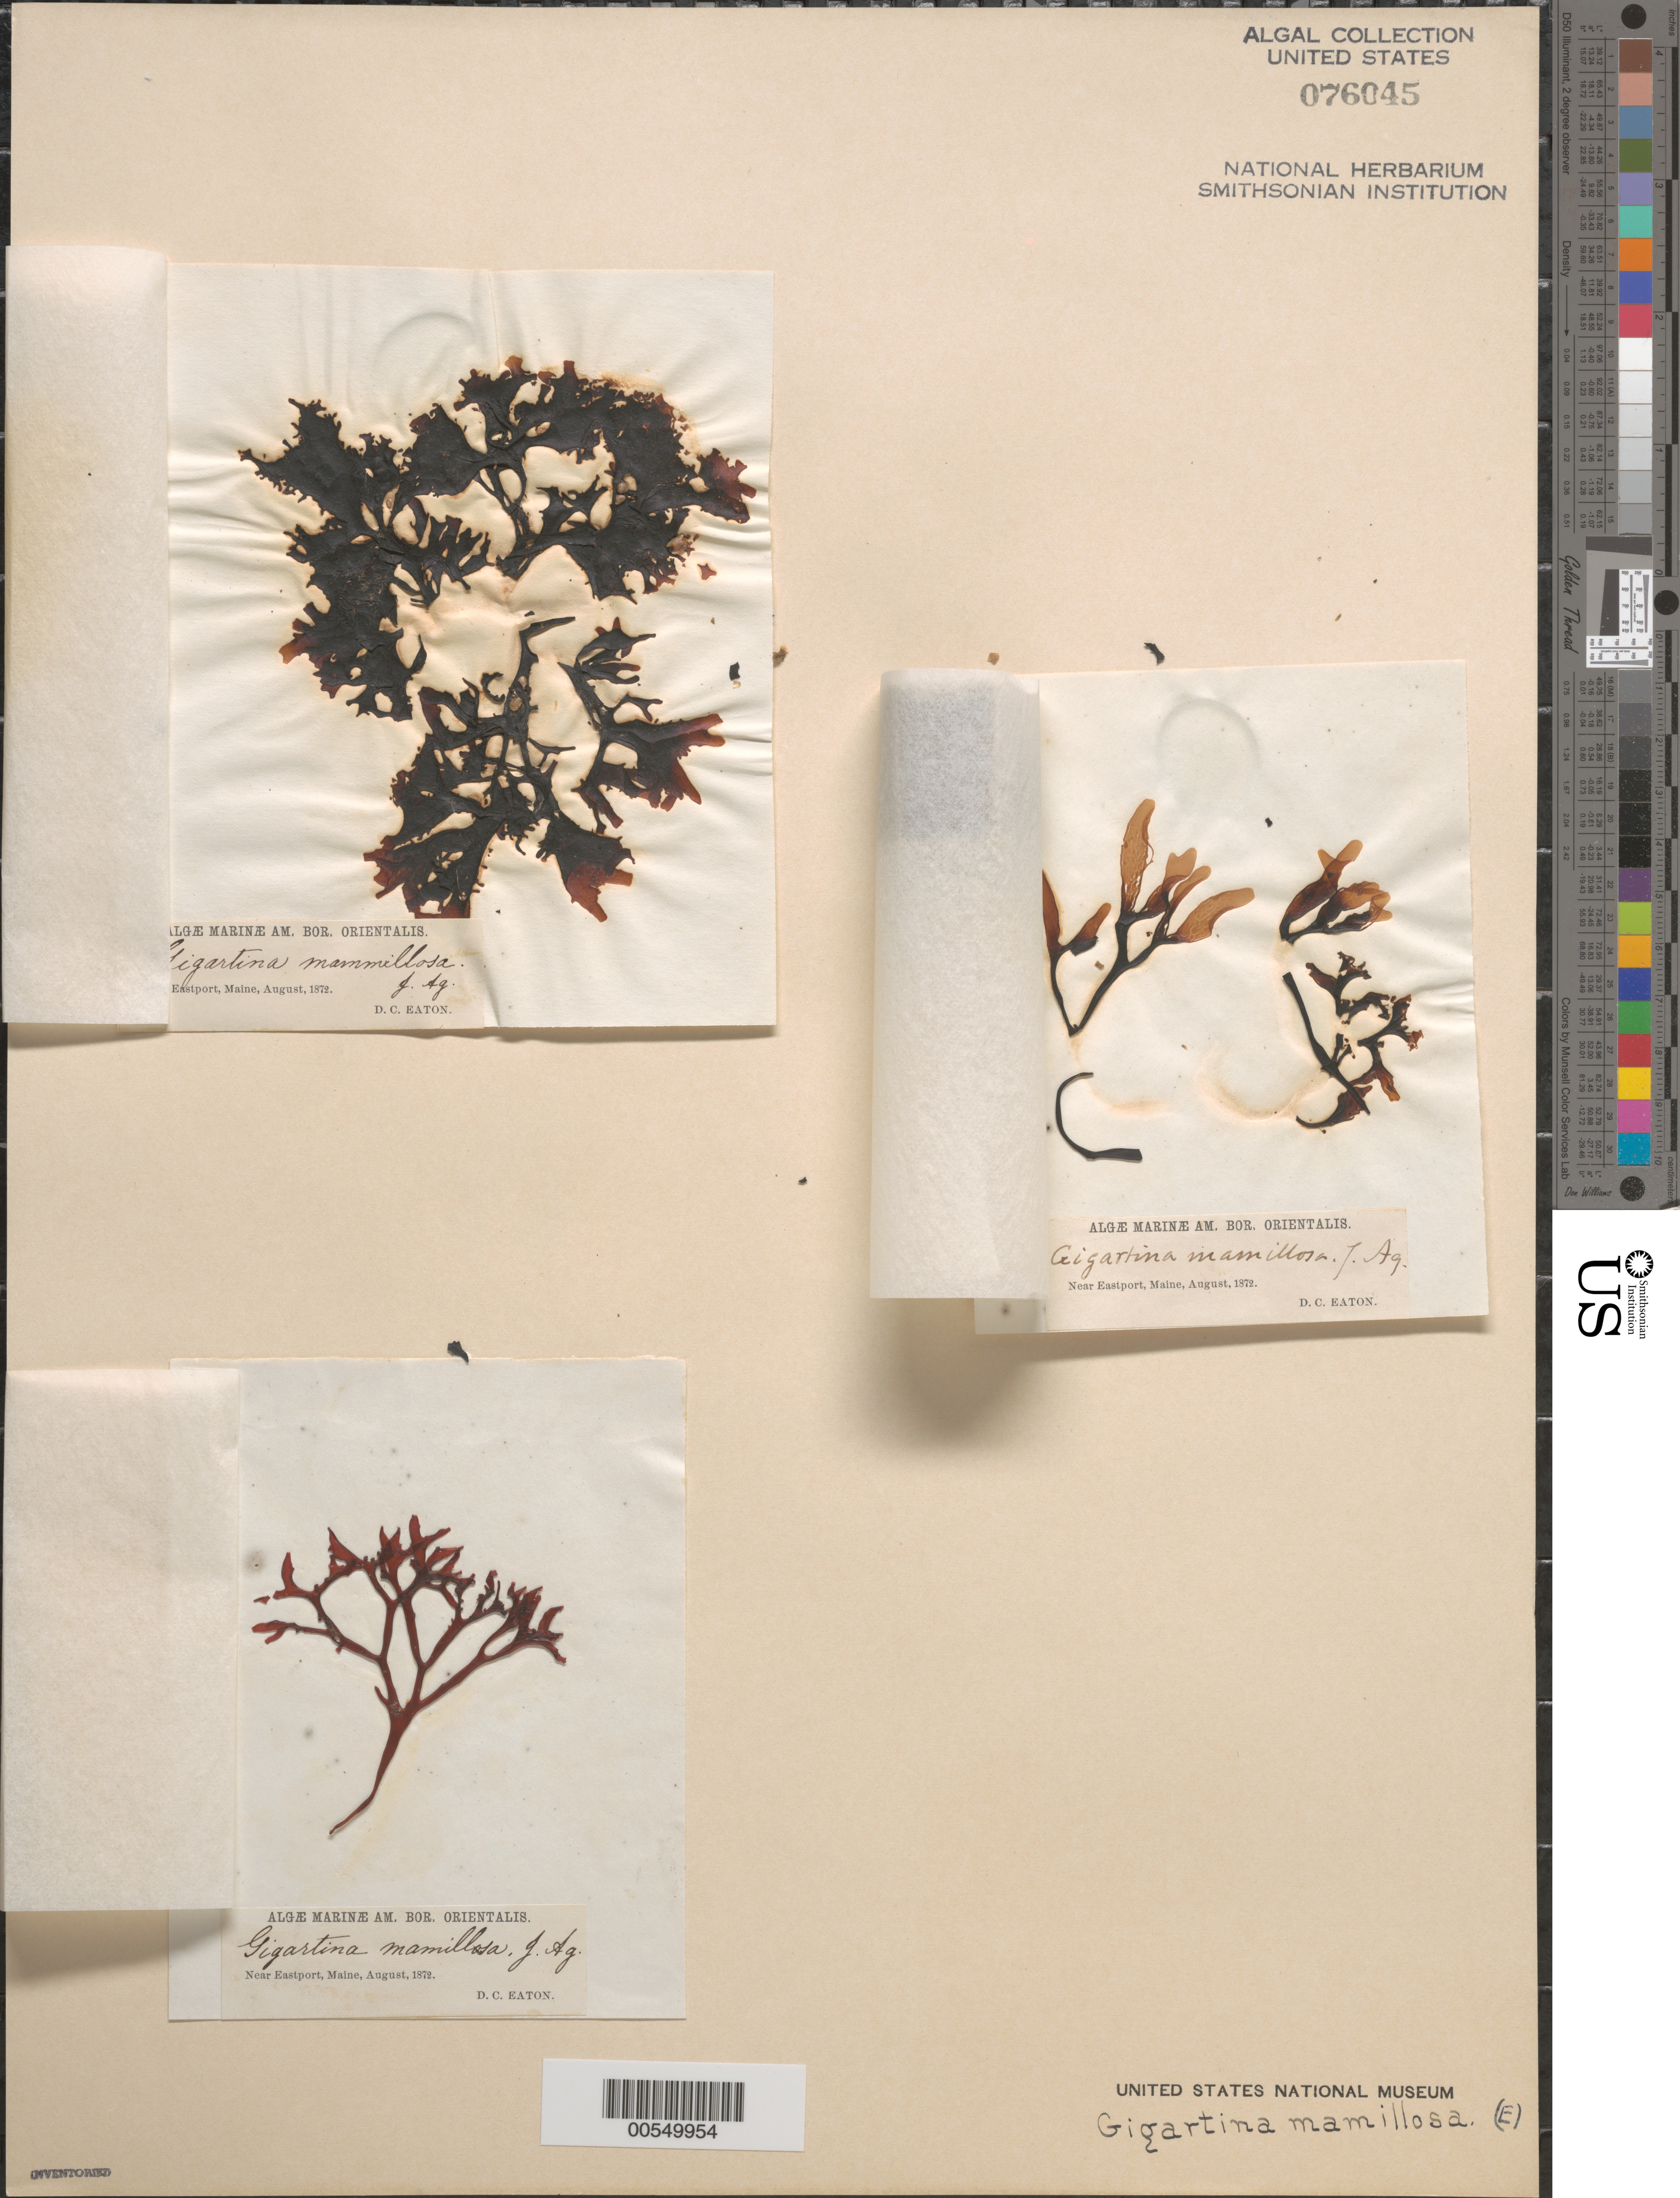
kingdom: Plantae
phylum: Rhodophyta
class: Florideophyceae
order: Gigartinales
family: Phyllophoraceae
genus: Mastocarpus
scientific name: Mastocarpus stellatus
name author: (Stackh.) Guiry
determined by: Algae name updating Project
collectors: D. C. Eaton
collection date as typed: Aug 1872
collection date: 1872-08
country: United States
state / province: Maine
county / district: Washington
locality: Near Eastport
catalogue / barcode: US 76045